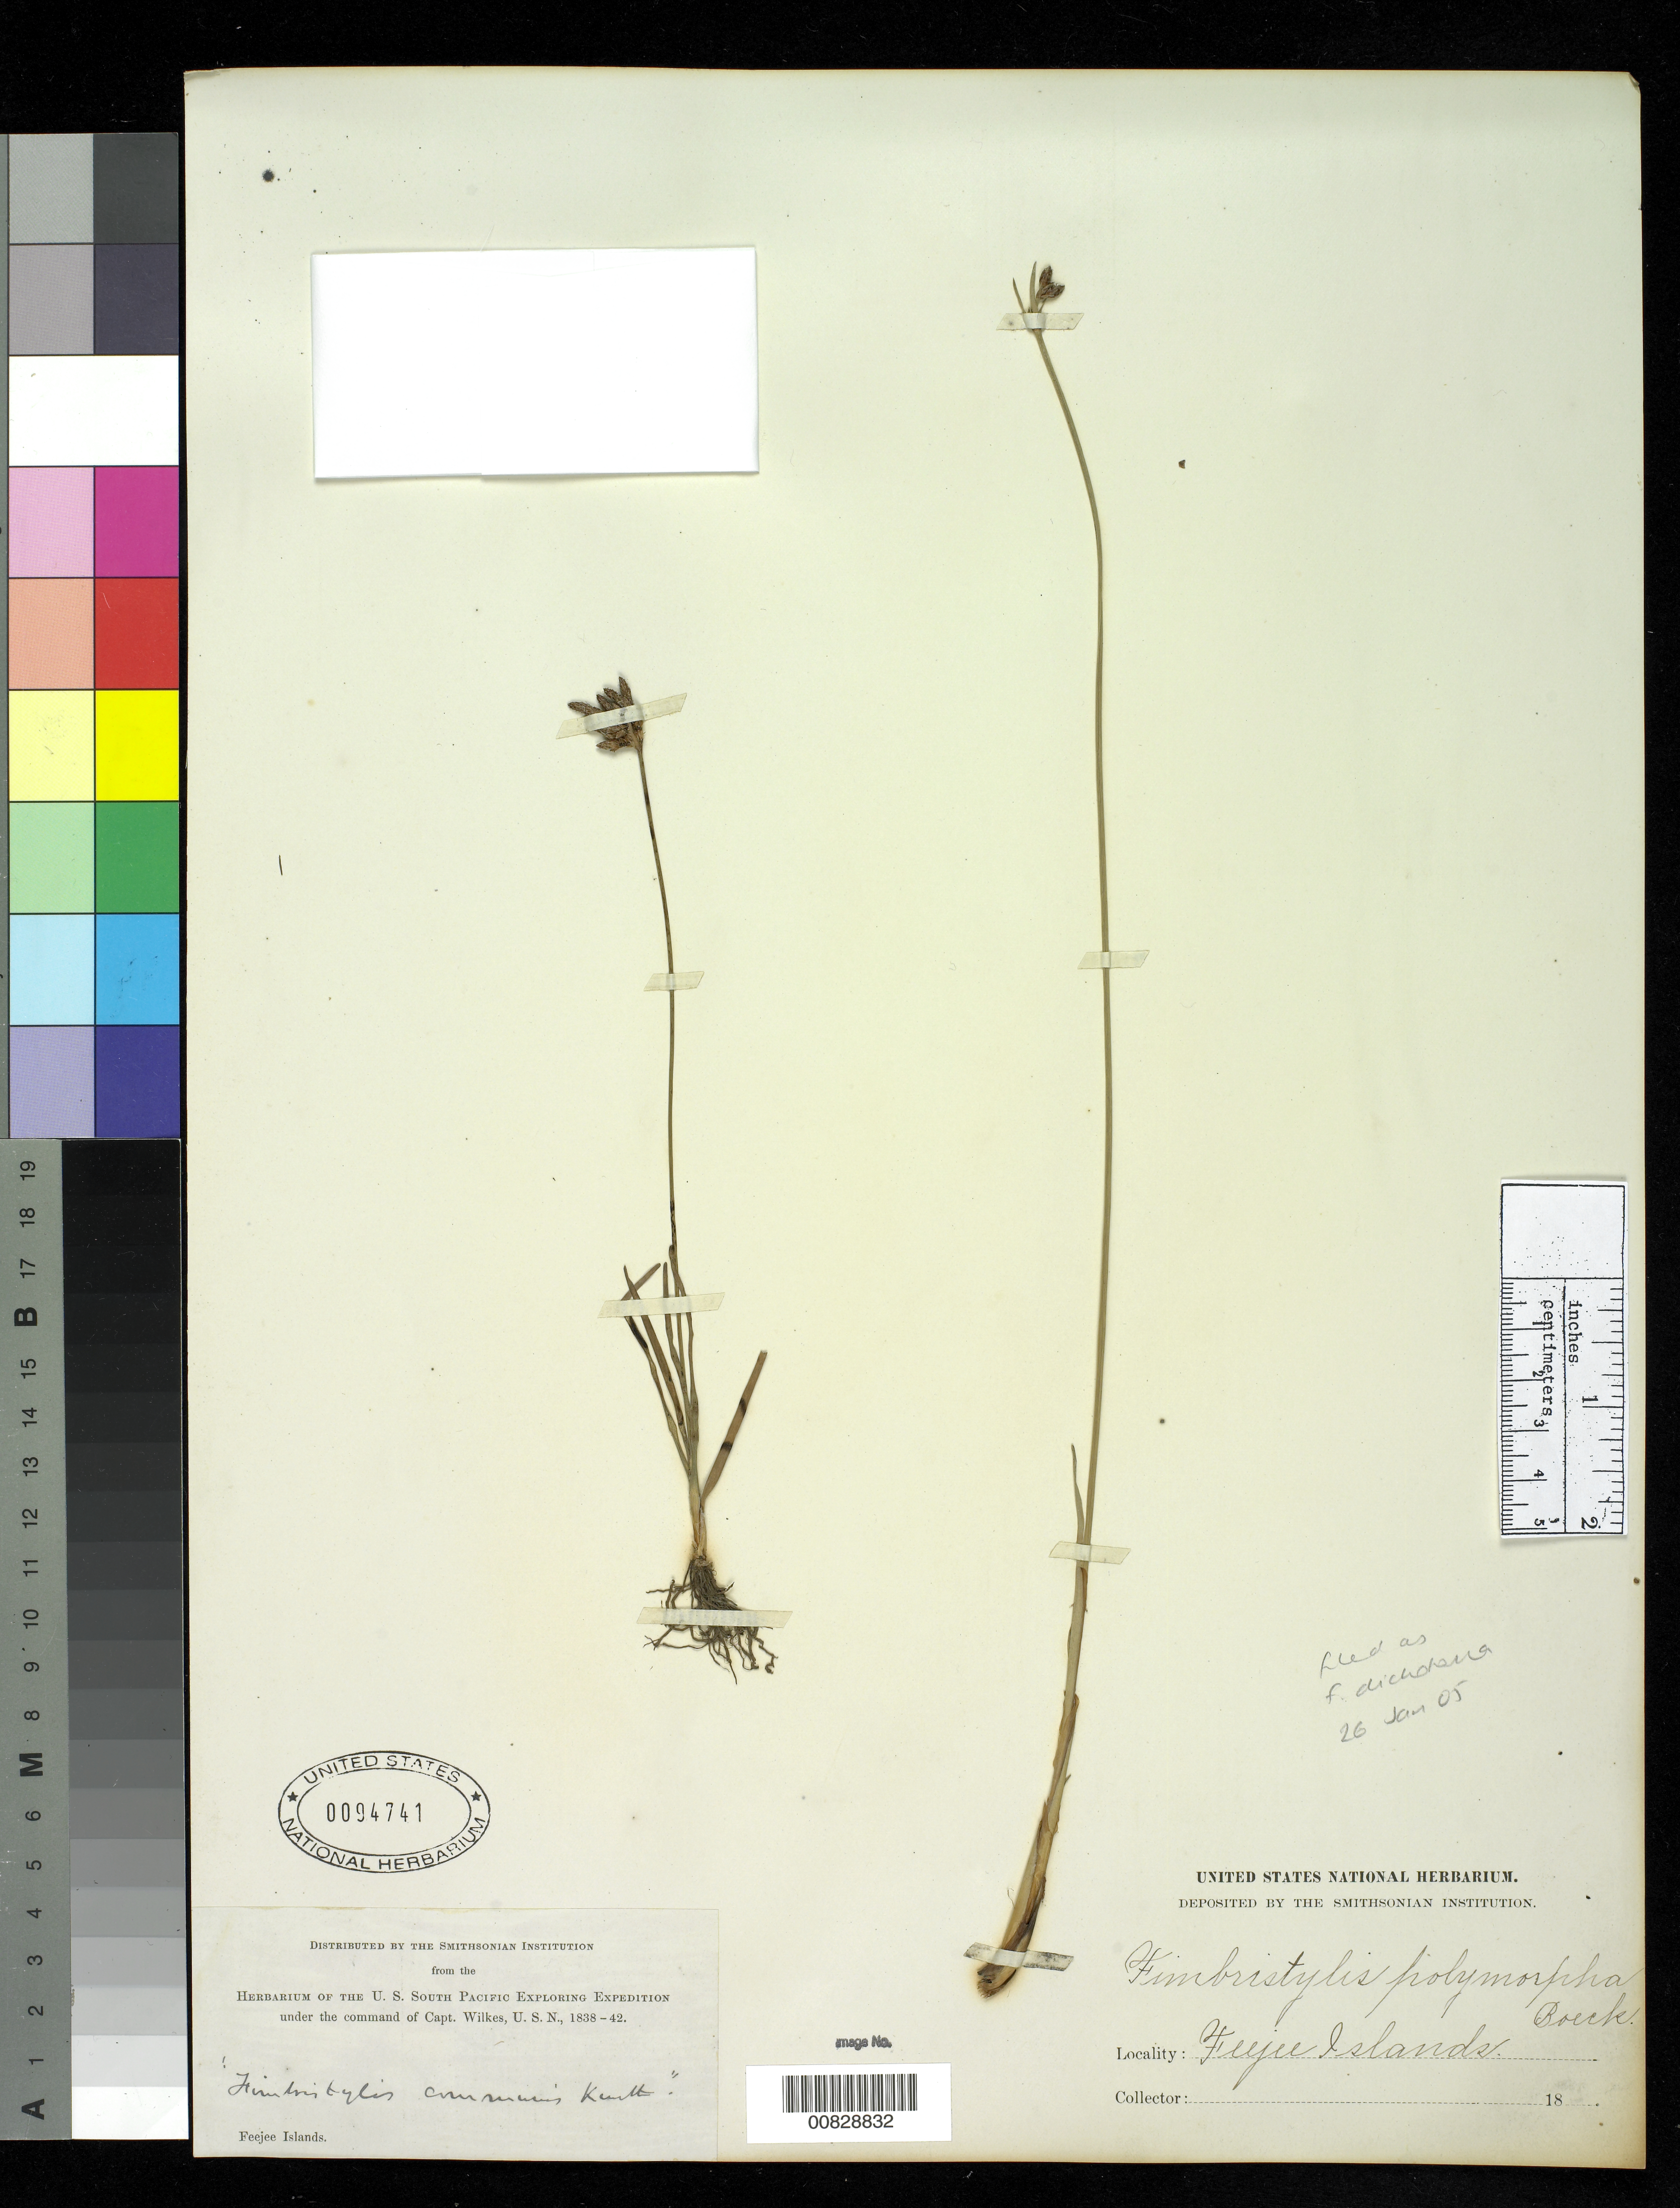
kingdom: Plantae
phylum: Tracheophyta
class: Liliopsida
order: Poales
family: Cyperaceae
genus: Fimbristylis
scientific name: Fimbristylis dichotoma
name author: (L.) Vahl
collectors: Wilkes Explor. Exped.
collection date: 1838/1842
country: Fiji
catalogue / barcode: US 94741